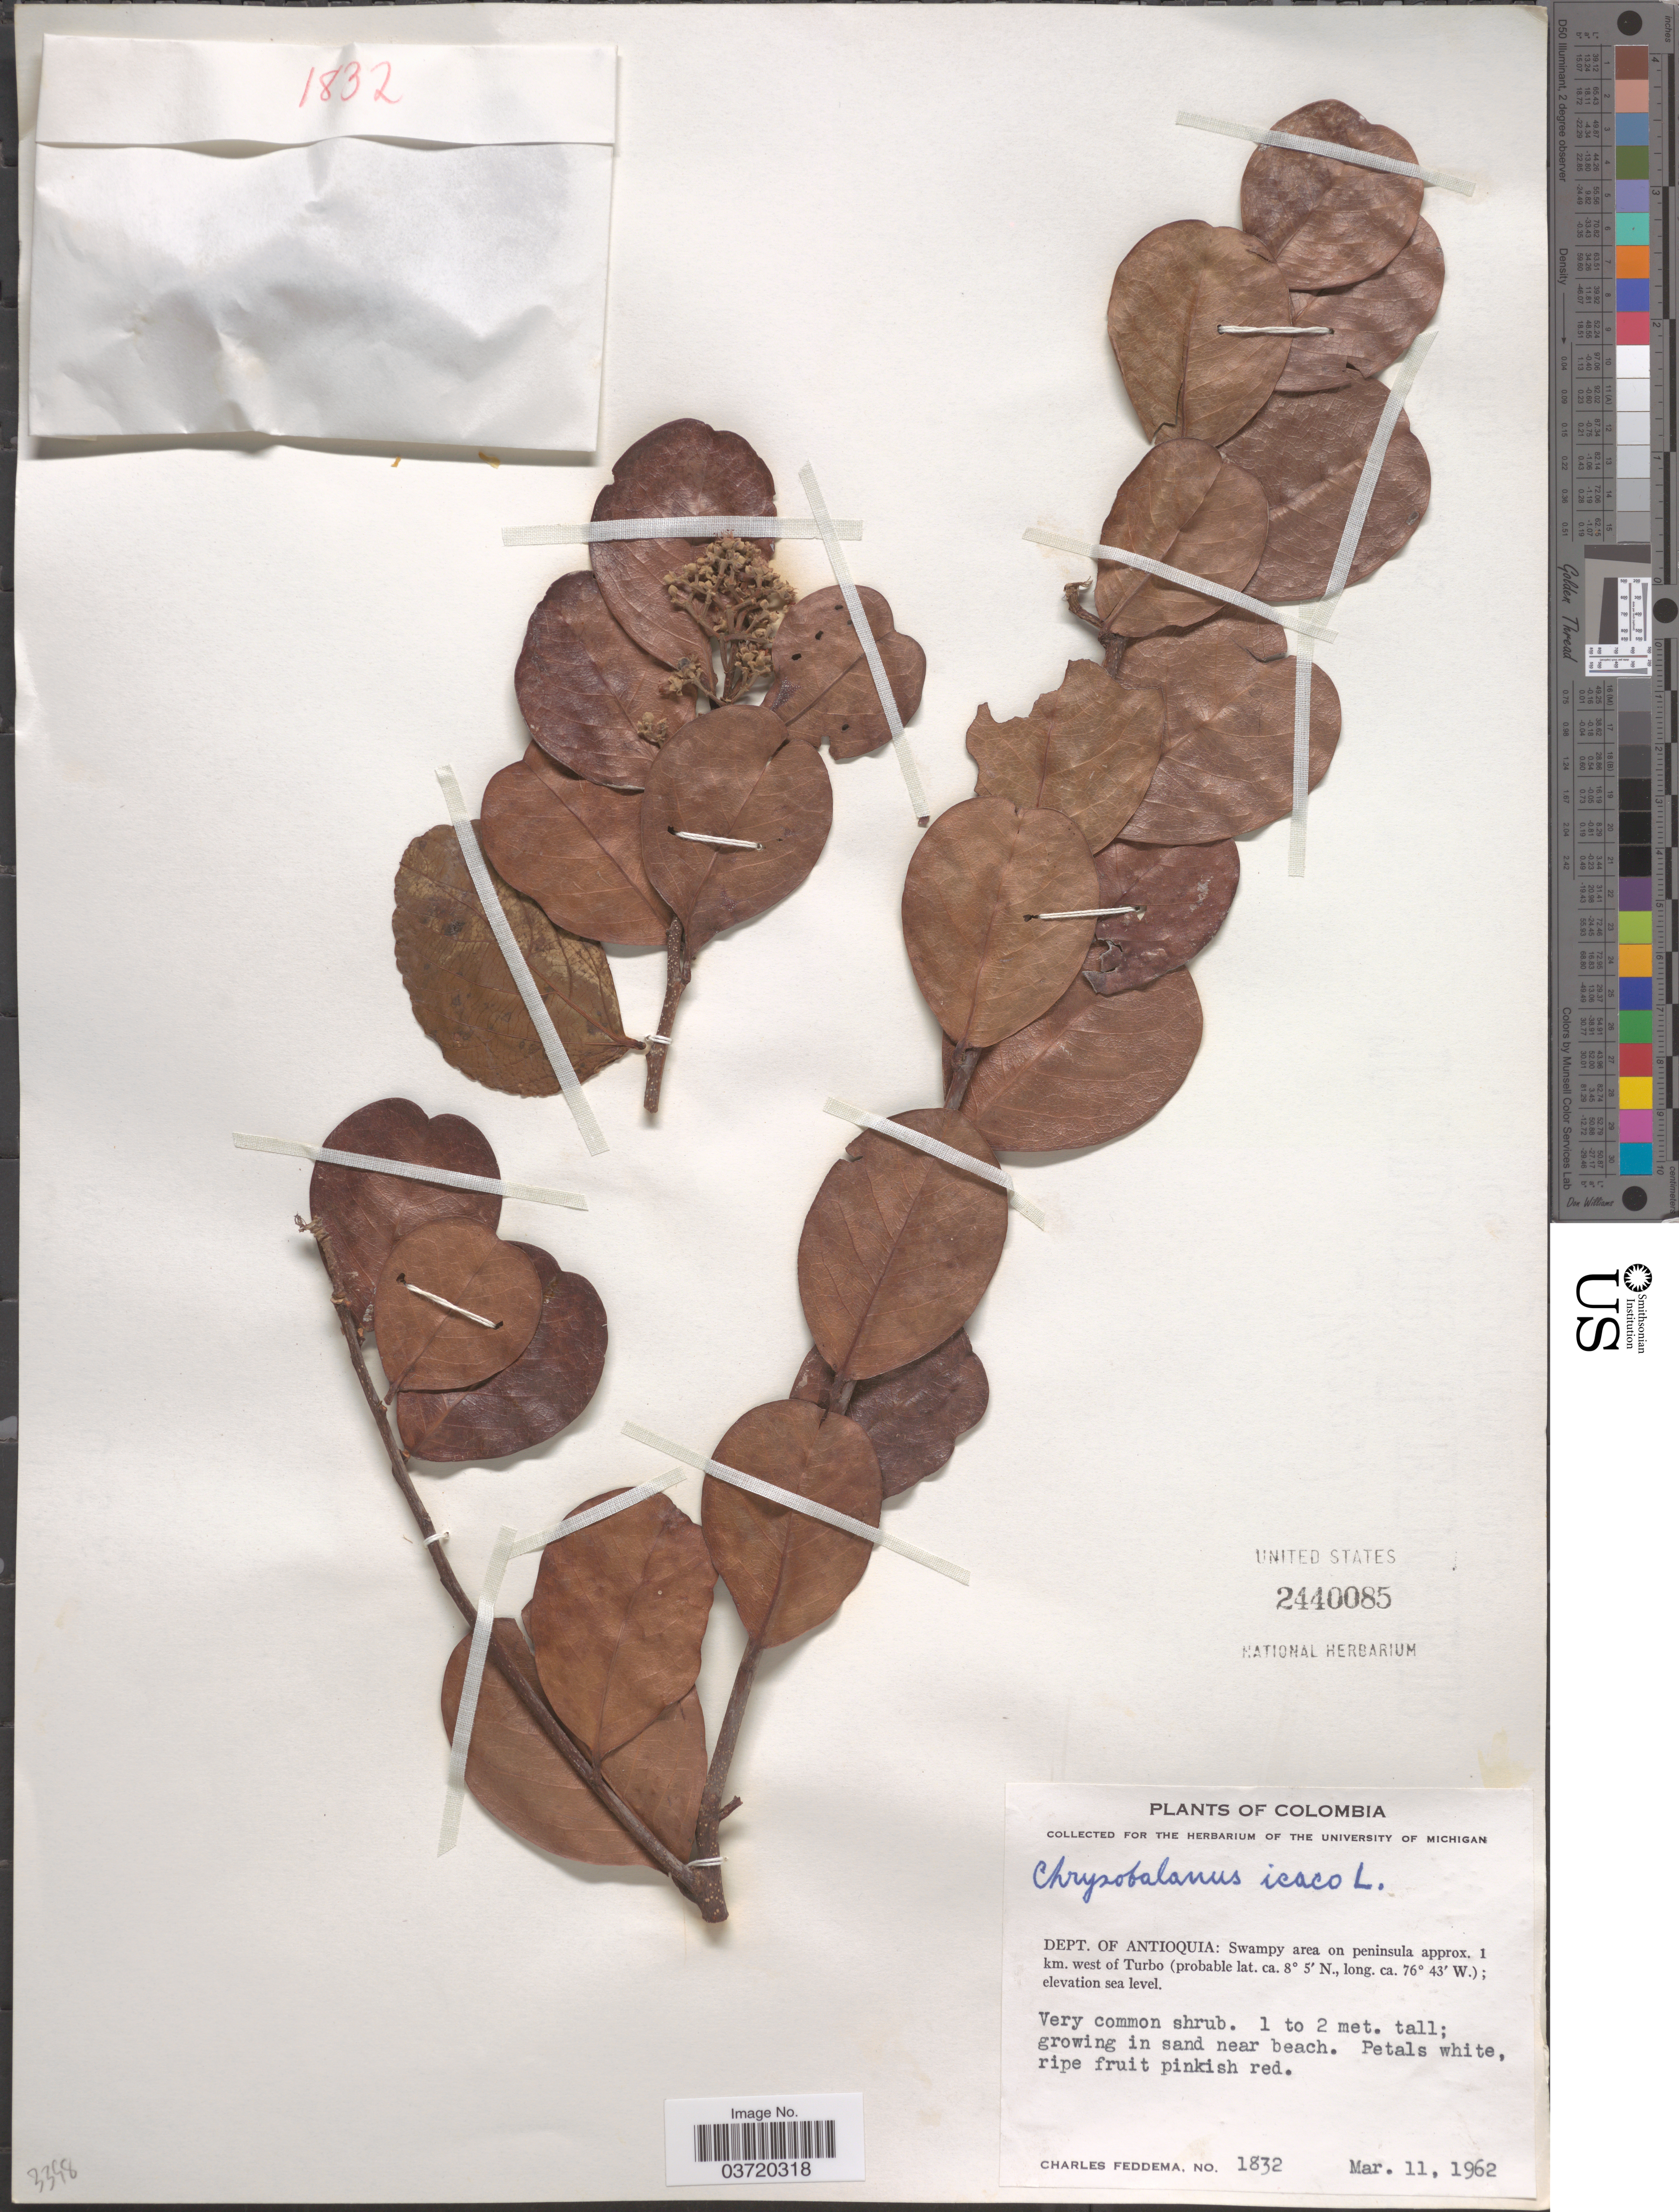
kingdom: Plantae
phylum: Tracheophyta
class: Magnoliopsida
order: Malpighiales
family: Chrysobalanaceae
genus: Chrysobalanus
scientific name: Chrysobalanus icaco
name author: L.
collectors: C. Feddema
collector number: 1832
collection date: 1962-03-11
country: Colombia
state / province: Antioquia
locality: Dept. of Antioquia: Swampy area on peninsula approx. 1 km. west of Turbo.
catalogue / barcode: US 2440085